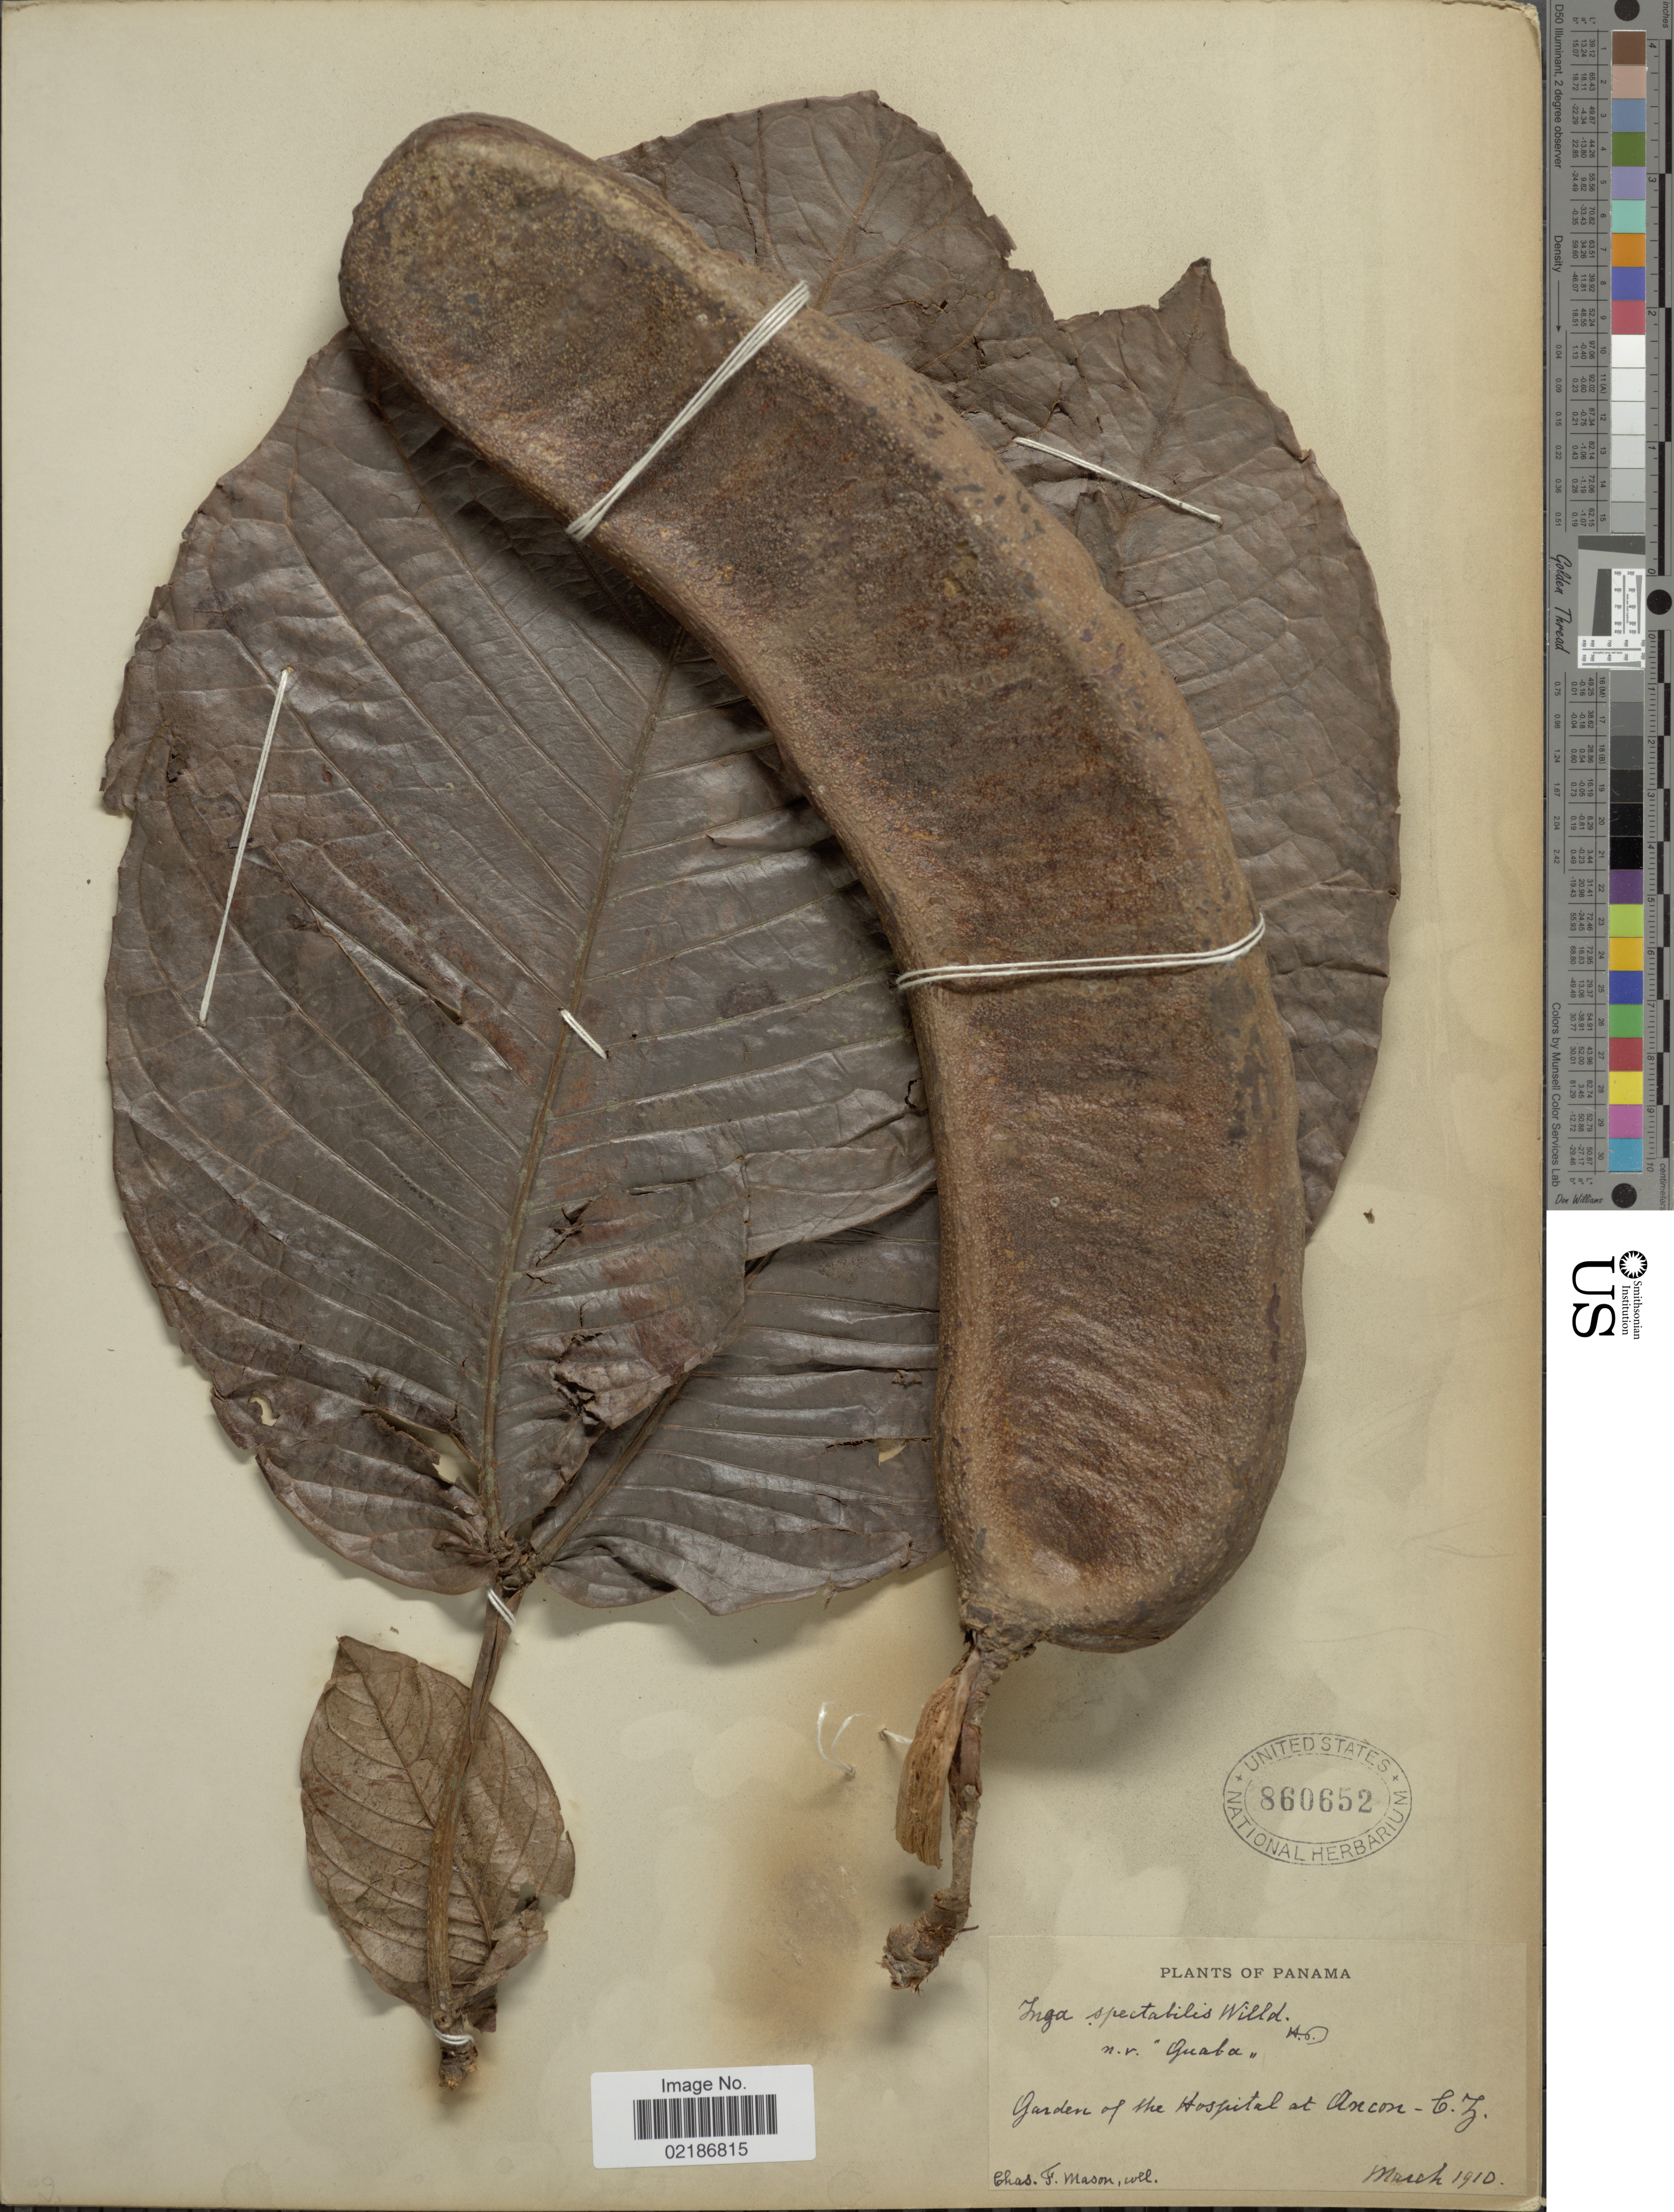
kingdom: Plantae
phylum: Tracheophyta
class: Magnoliopsida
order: Fabales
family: Fabaceae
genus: Inga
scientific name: Inga spectabilis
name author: (Vahl) Willd.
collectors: C. Mason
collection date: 1910-03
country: Panama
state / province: Colón / Panamá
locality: Garden of the Hospital at Ancon, C. Z.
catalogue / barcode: US 860652